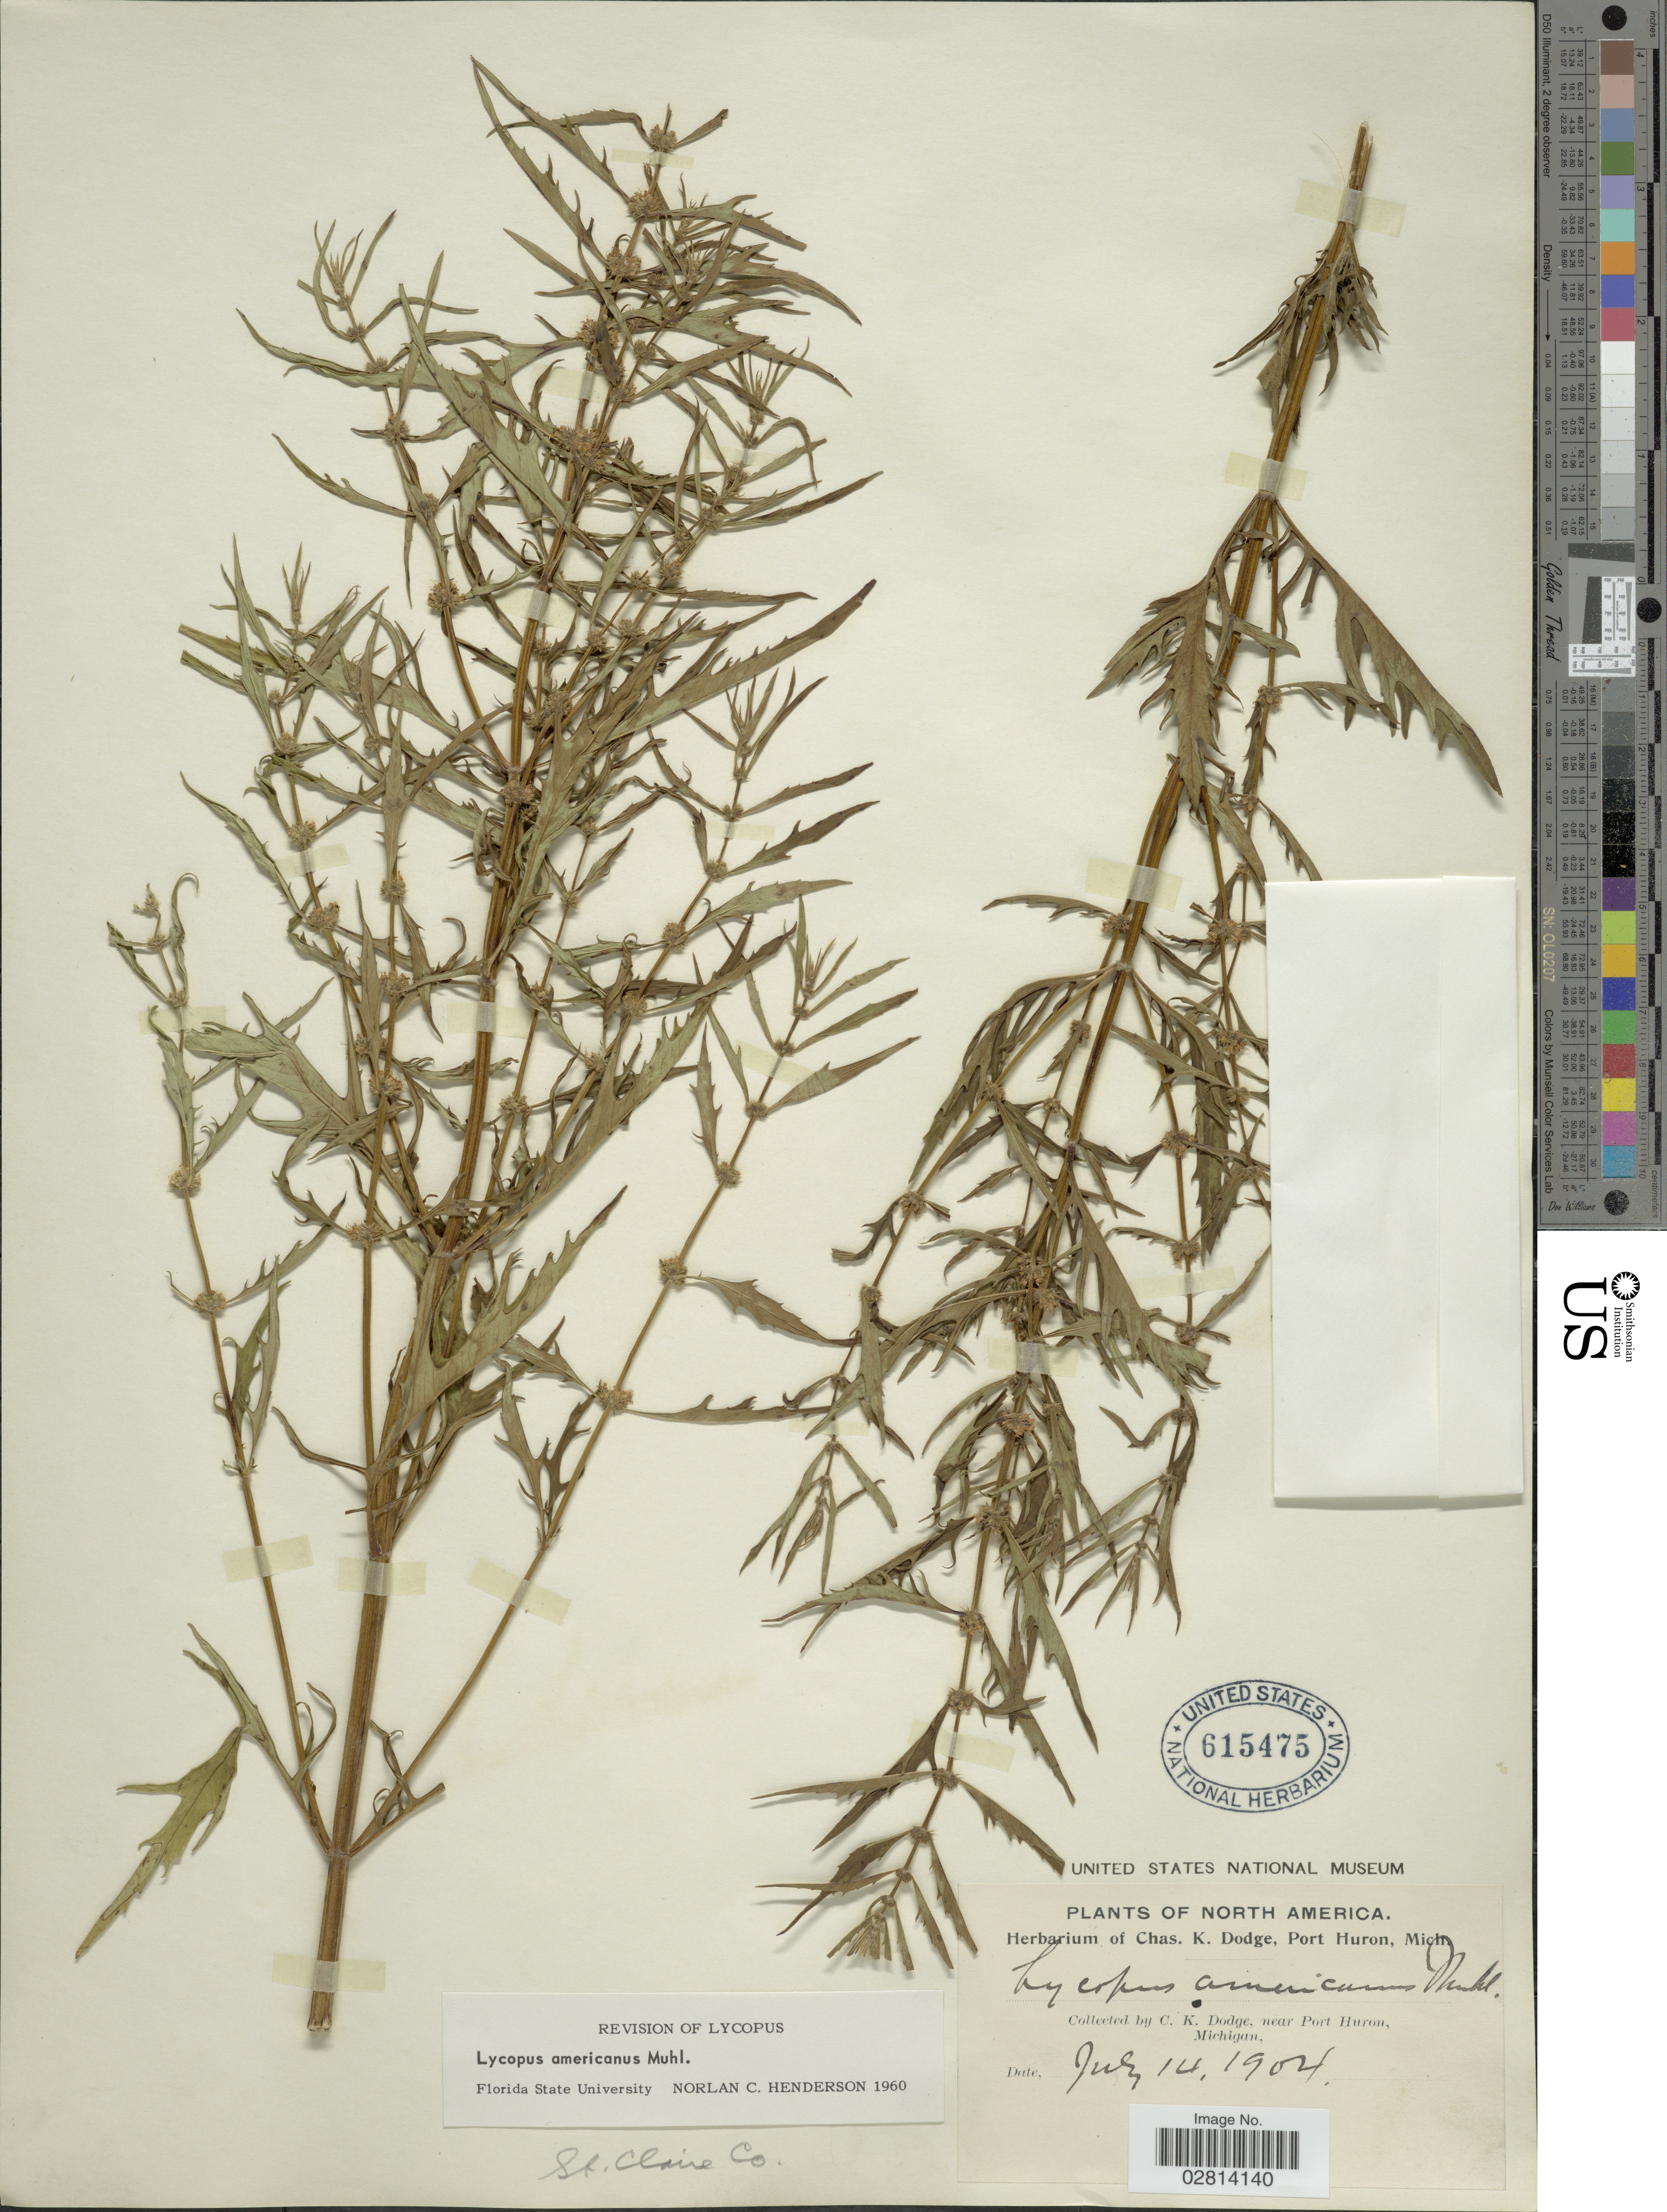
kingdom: Plantae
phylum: Tracheophyta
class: Magnoliopsida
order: Lamiales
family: Lamiaceae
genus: Lycopus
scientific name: Lycopus americanus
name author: Muhl. ex W.P.C. Barton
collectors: C. K. Dodge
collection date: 1904-07-14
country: United States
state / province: Michigan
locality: Near Port Huron, Michigan, St. Claire Co.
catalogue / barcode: US 615475